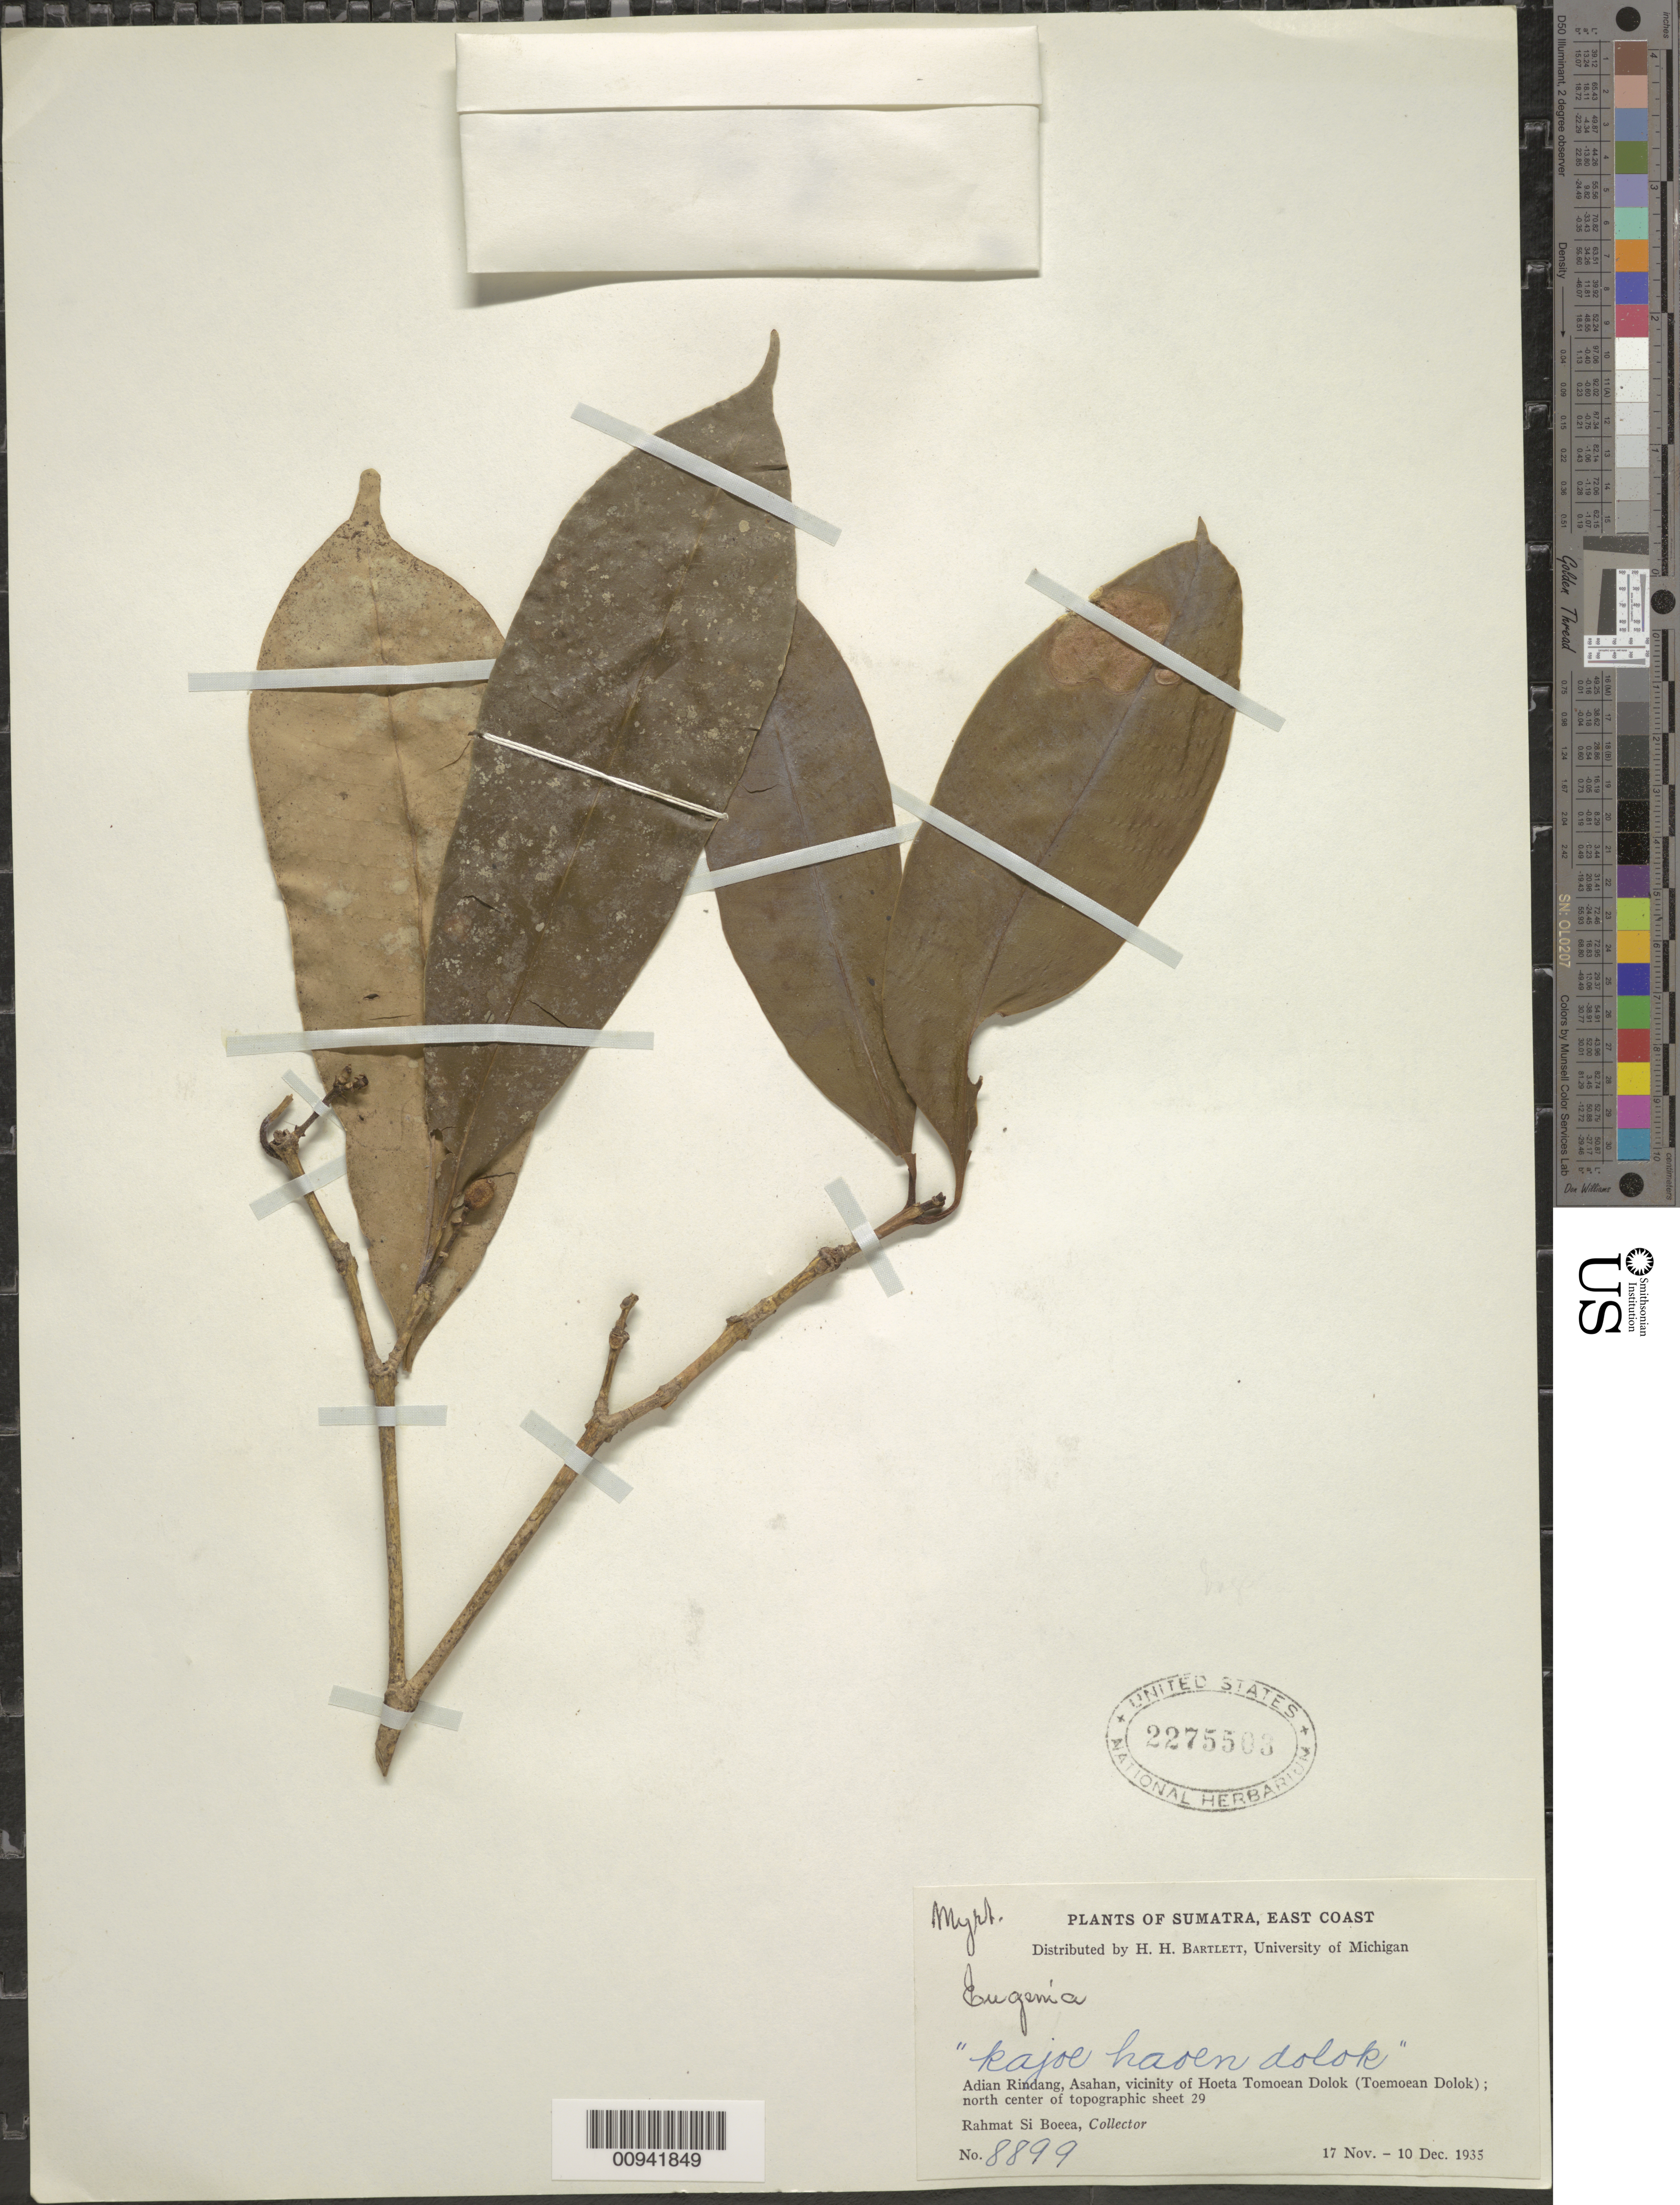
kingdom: Plantae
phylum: Tracheophyta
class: Magnoliopsida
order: Myrtales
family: Myrtaceae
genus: Syzygium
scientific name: Syzygium sp.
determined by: Strong, M. T., (US), Smithsonian Institution - National Museum of Natural History (UNITED STATES)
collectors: Rahmat Si Boeea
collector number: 8899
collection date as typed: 17 Nov 1935 to 10 Dec 1935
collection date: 1935-11-17/1935-12-10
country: Indonesia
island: Sumatra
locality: East Coast; Adian Rindang, Asahan, vicinity of Hoeta Tomoean Dolok (Toemoean Dolok); north center of topographic sheet 29.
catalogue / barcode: US 2275503